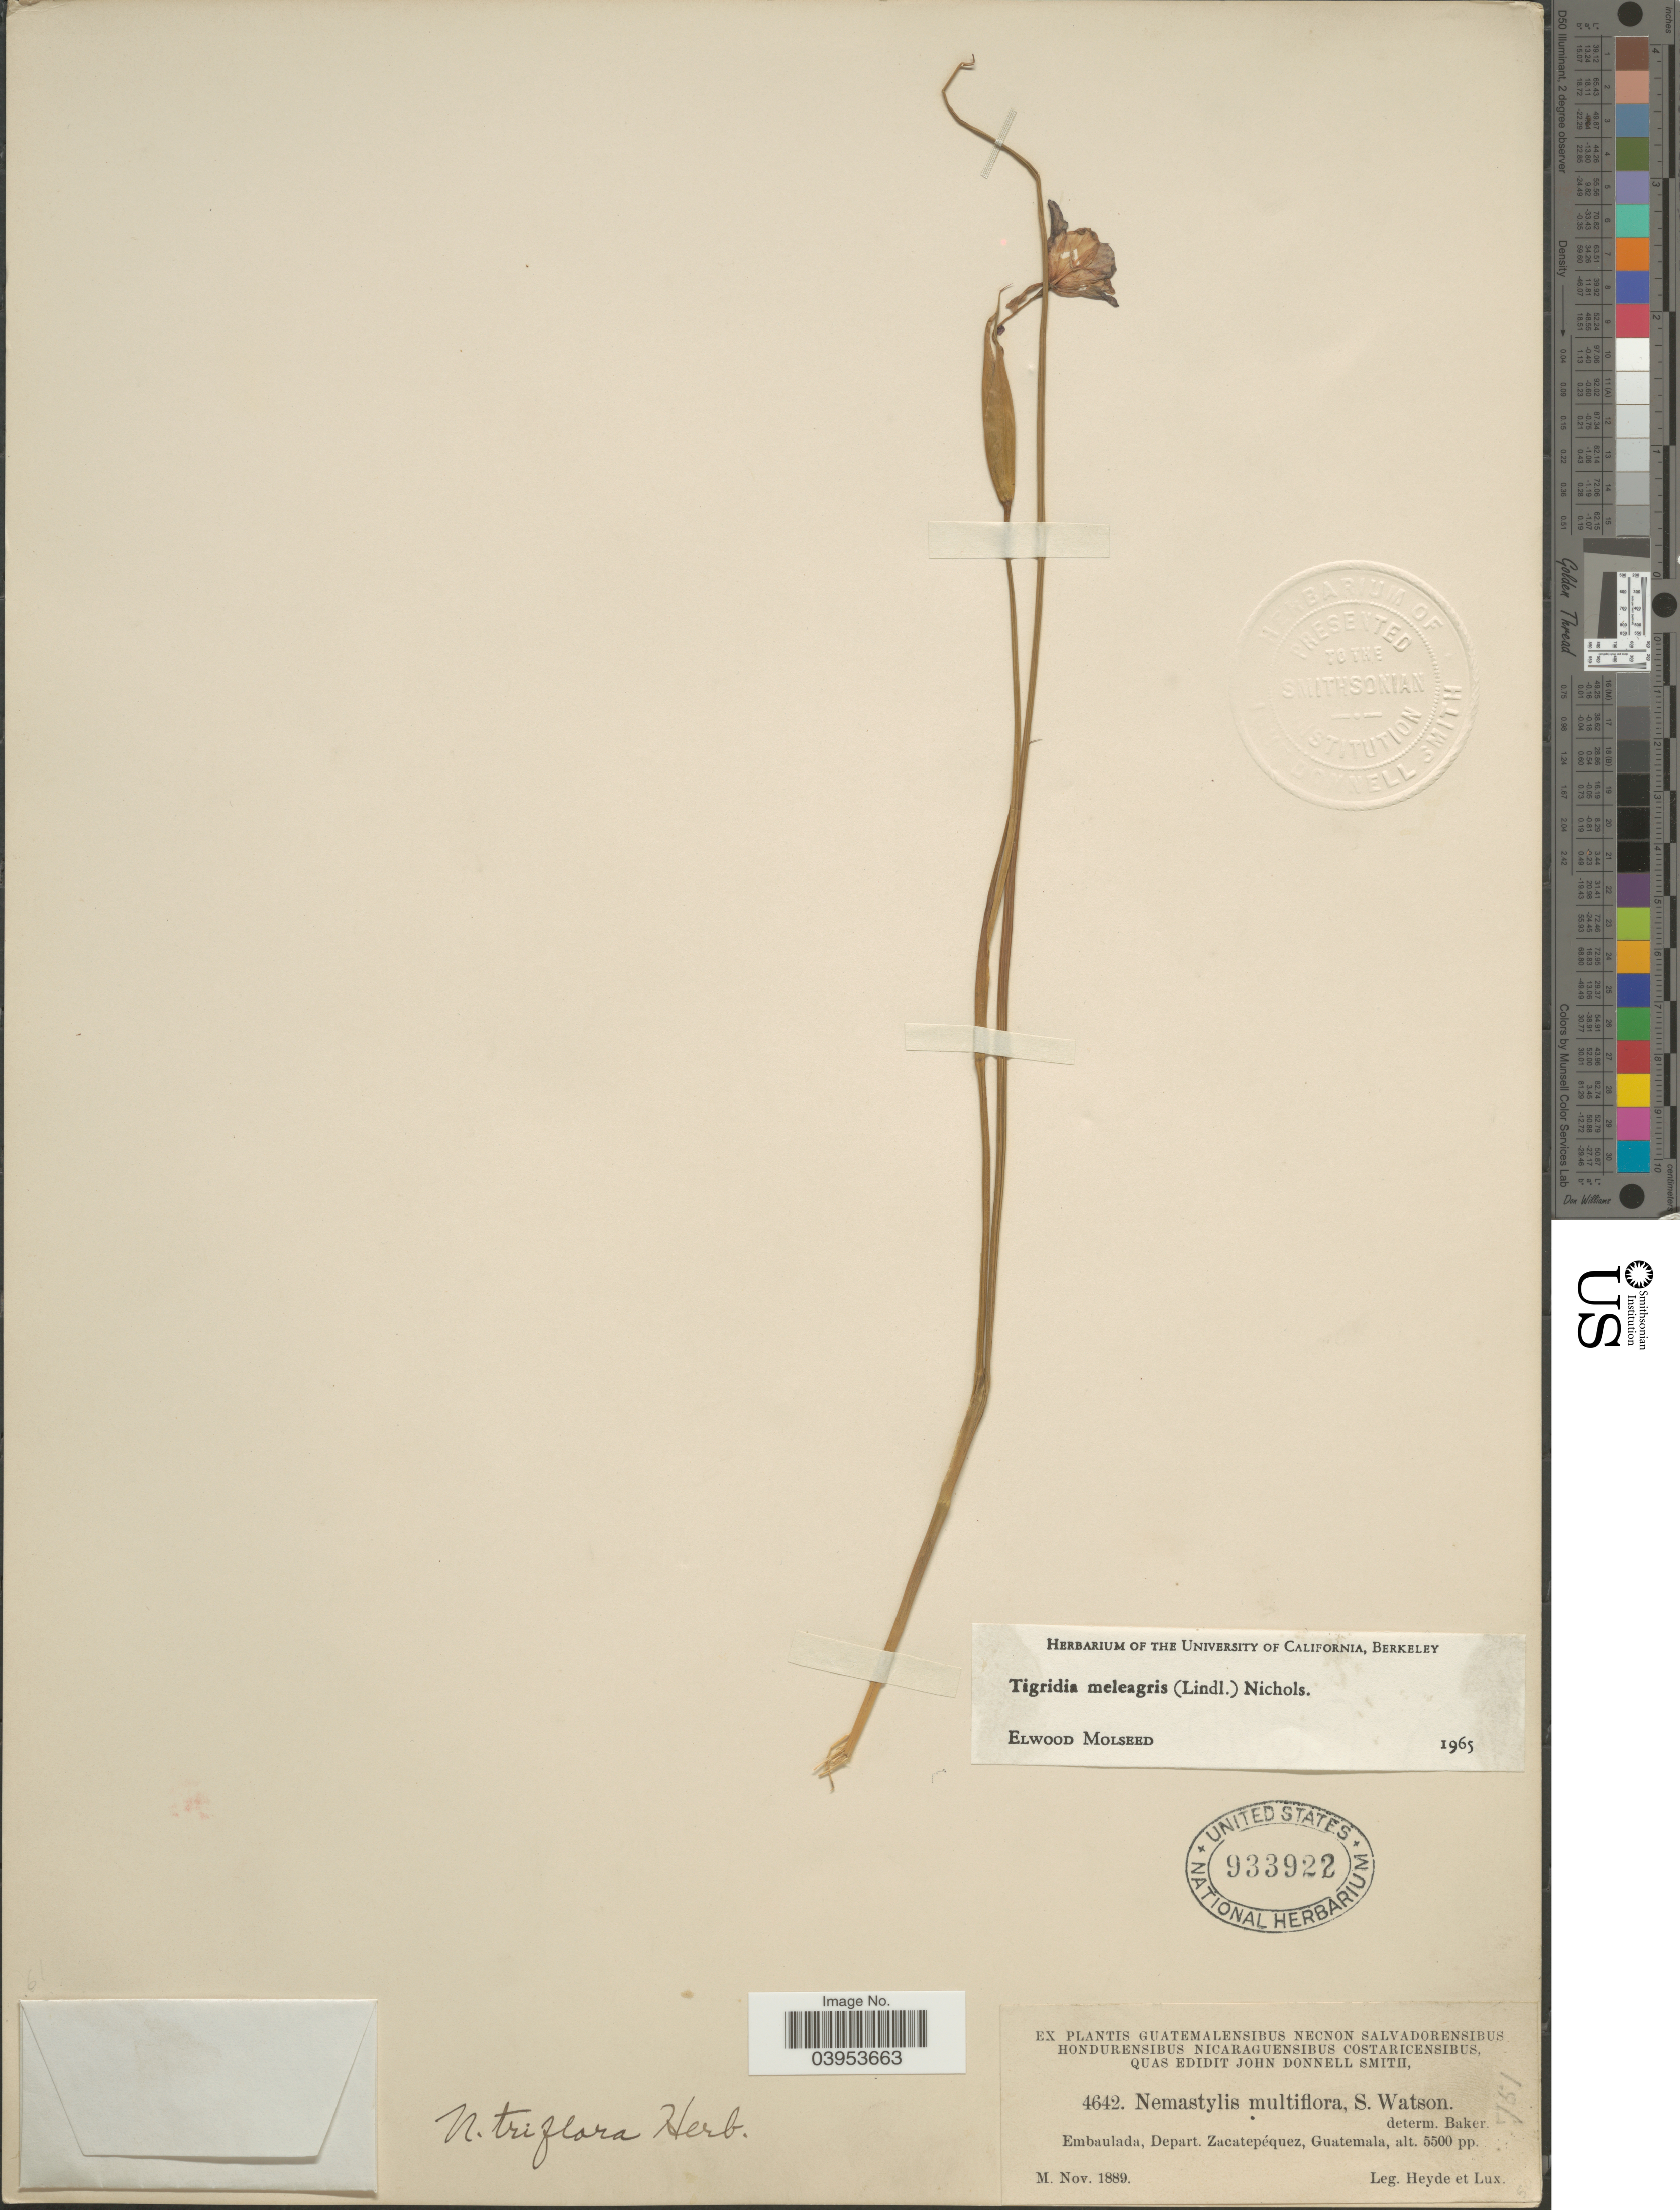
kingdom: Plantae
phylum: Tracheophyta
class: Liliopsida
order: Asparagales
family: Iridaceae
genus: Tigridia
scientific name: Tigridia meleagris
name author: (Lindl.) G. Nicholson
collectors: Heyde & Lux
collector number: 4642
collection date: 1889-11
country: Guatemala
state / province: Sacatepequez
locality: Embaulada, Depart Zacatepéquez.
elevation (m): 1676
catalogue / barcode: US 933922